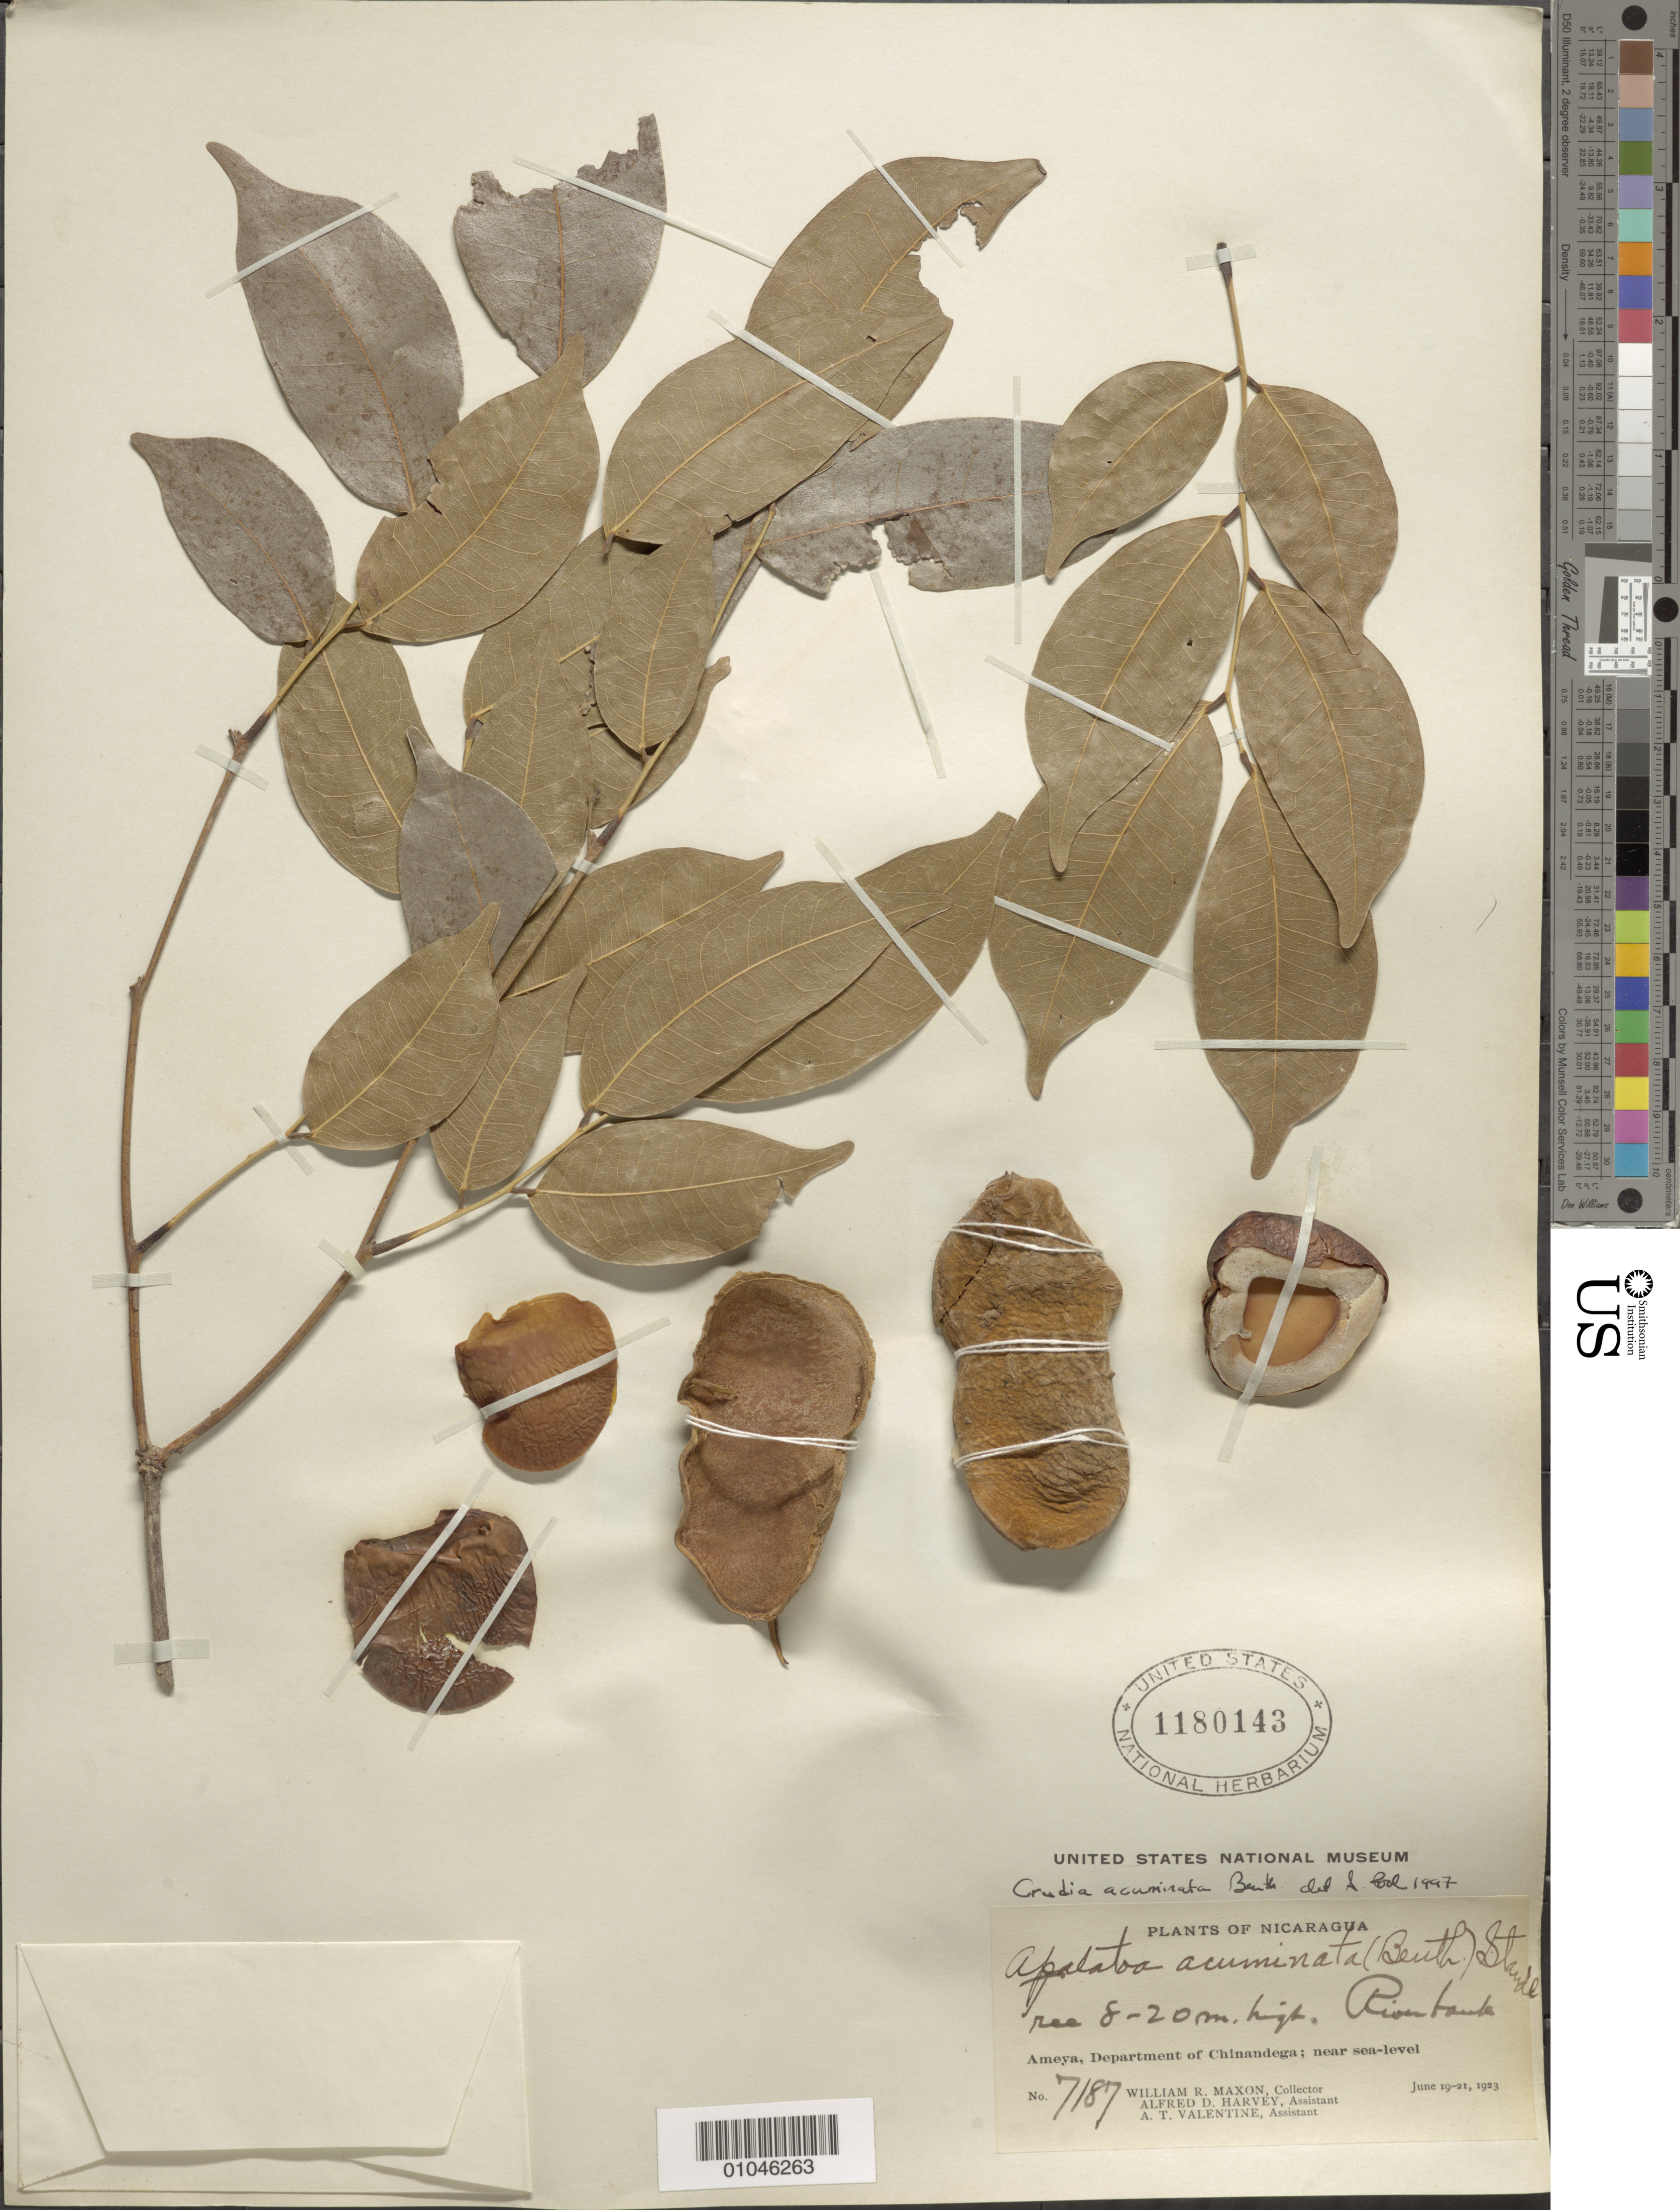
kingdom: Plantae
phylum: Tracheophyta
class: Magnoliopsida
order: Fabales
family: Fabaceae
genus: Crudia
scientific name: Crudia acuminata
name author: Benth.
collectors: W. R. Maxon, A. D. Harvey & A. Valentine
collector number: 7187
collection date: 1923-06-19/1923-06-21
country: Nicaragua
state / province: Chinandega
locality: Ameya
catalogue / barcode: US 1180143